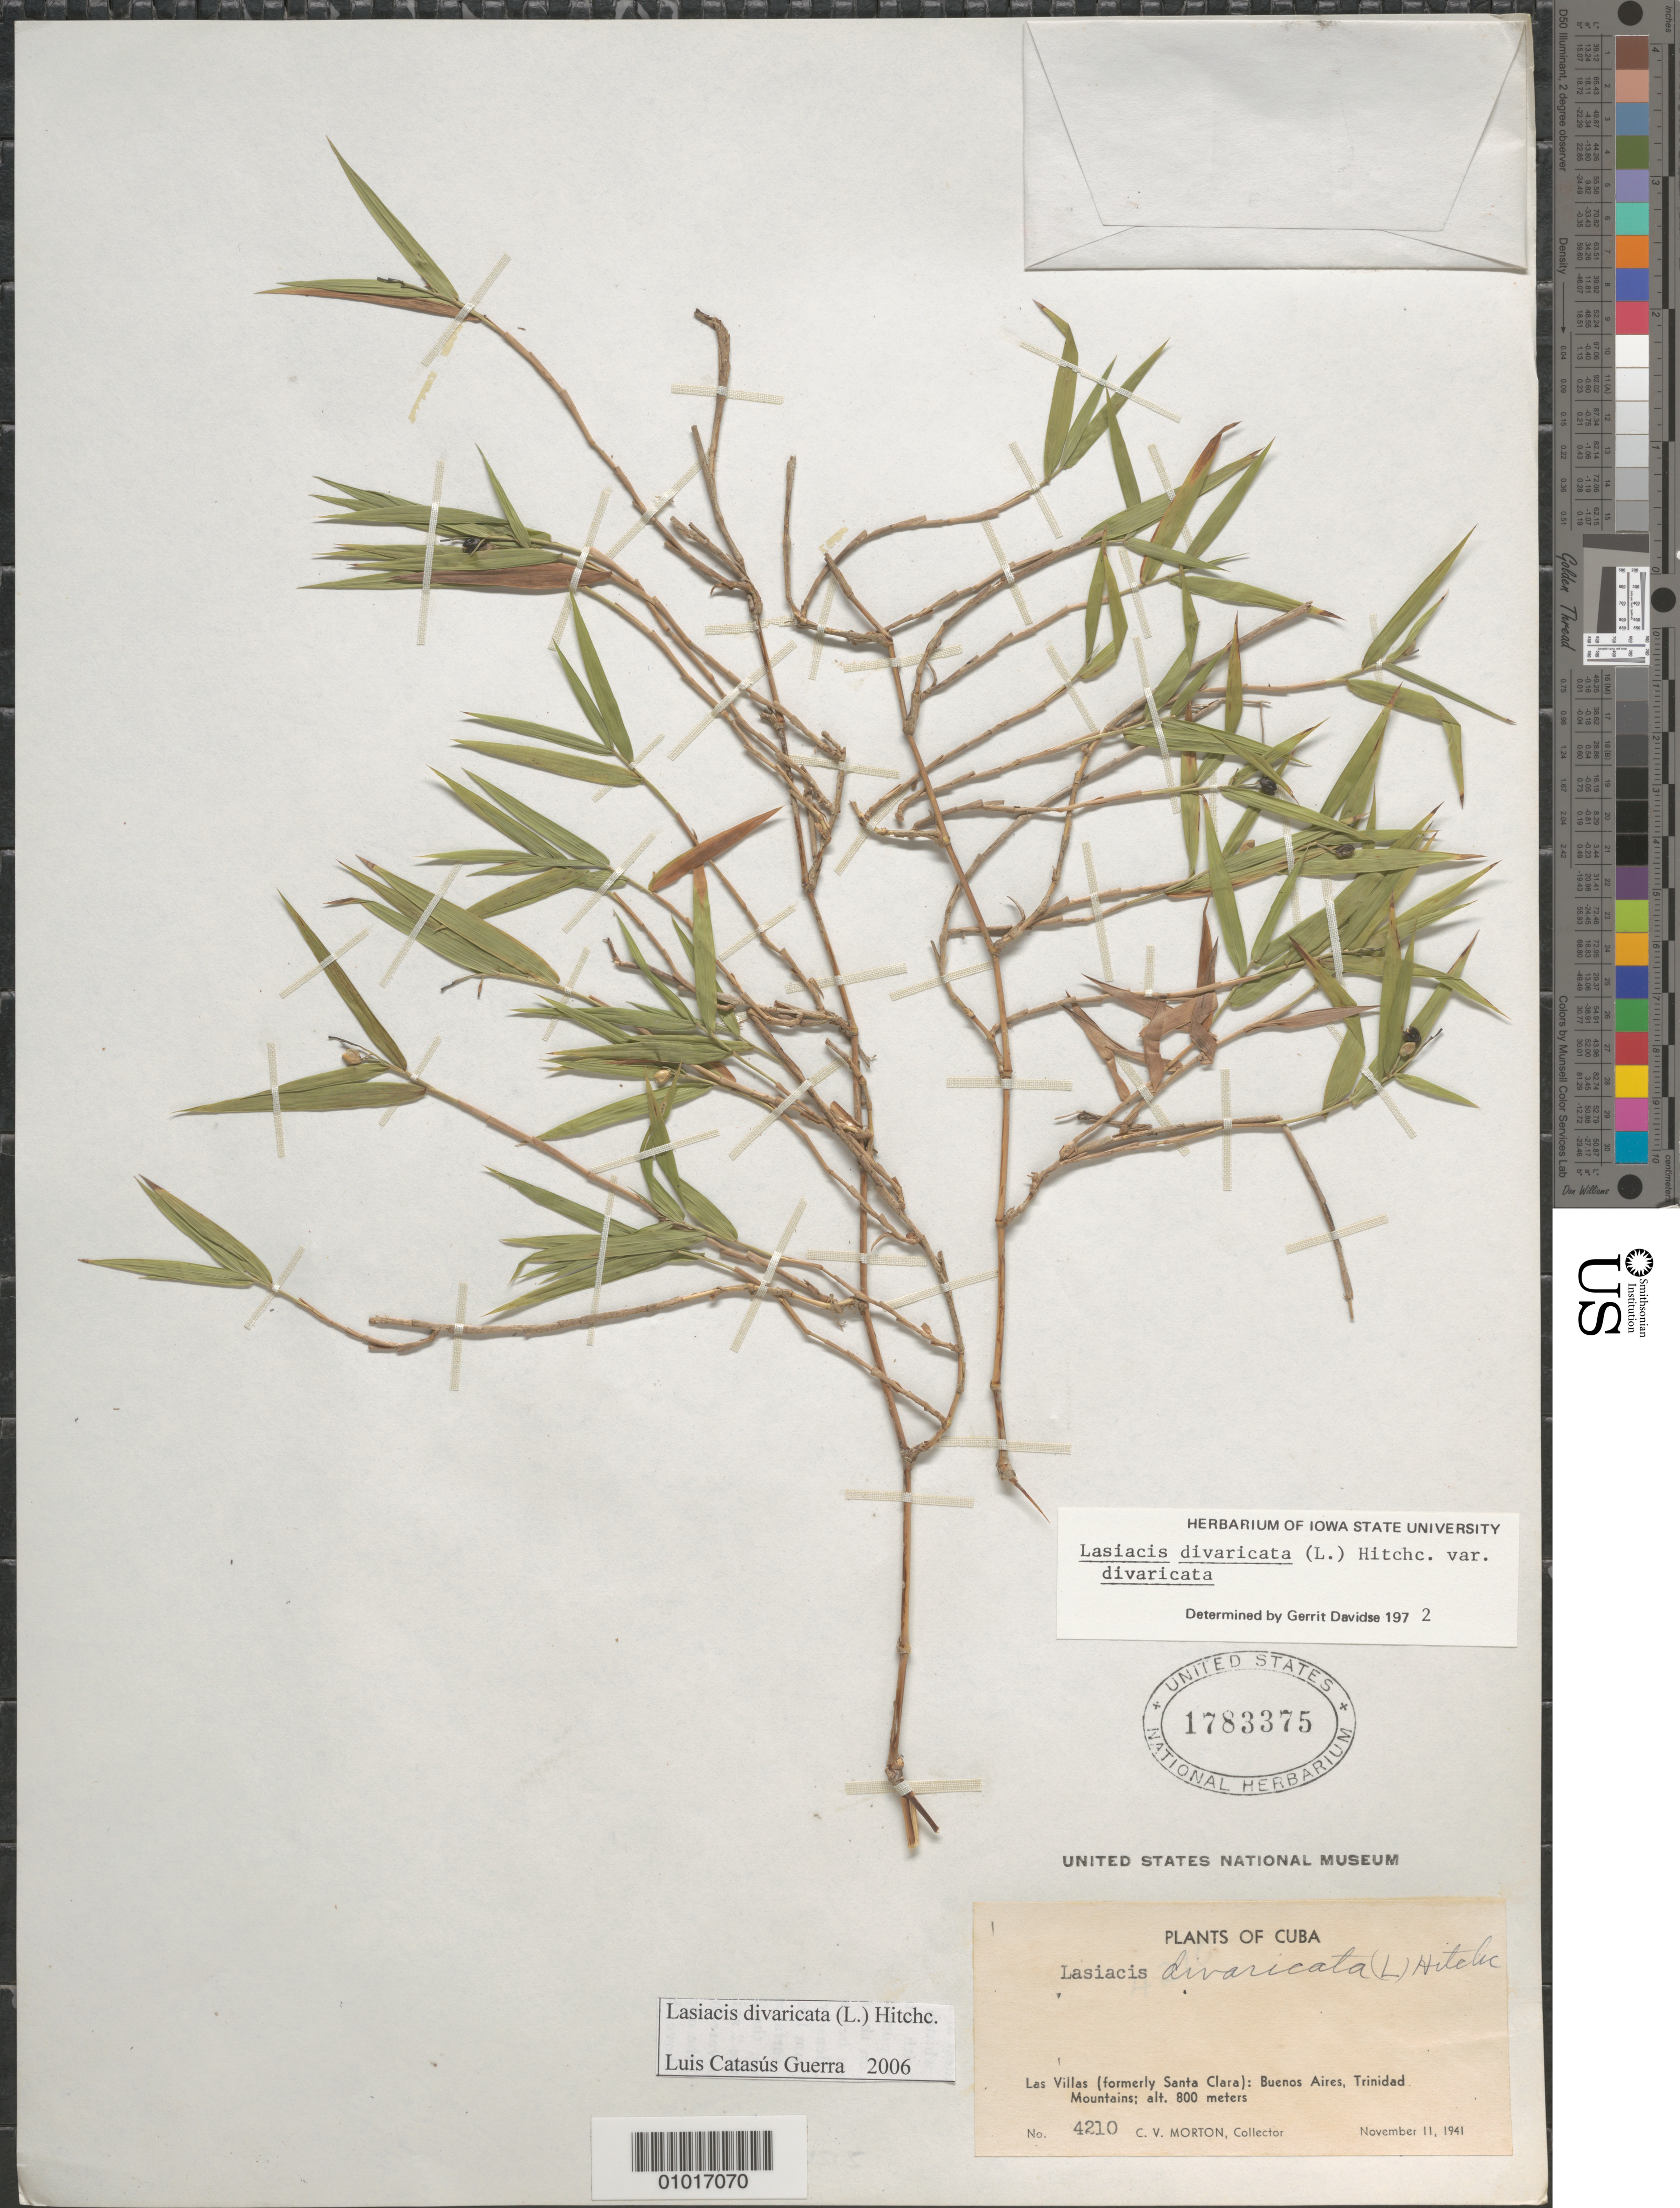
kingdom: Plantae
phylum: Tracheophyta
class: Liliopsida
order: Poales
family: Poaceae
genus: Lasiacis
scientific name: Lasiacis divaricata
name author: (L.) Hitchc.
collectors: C. V. Morton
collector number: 4210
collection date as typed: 11 Nov 1941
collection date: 1941-11-11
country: Cuba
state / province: Las Villas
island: Cuba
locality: Las Villas (formerly Santa Clara): Buenos Aires, Trinidad Mountains;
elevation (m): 800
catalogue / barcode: US 1783375